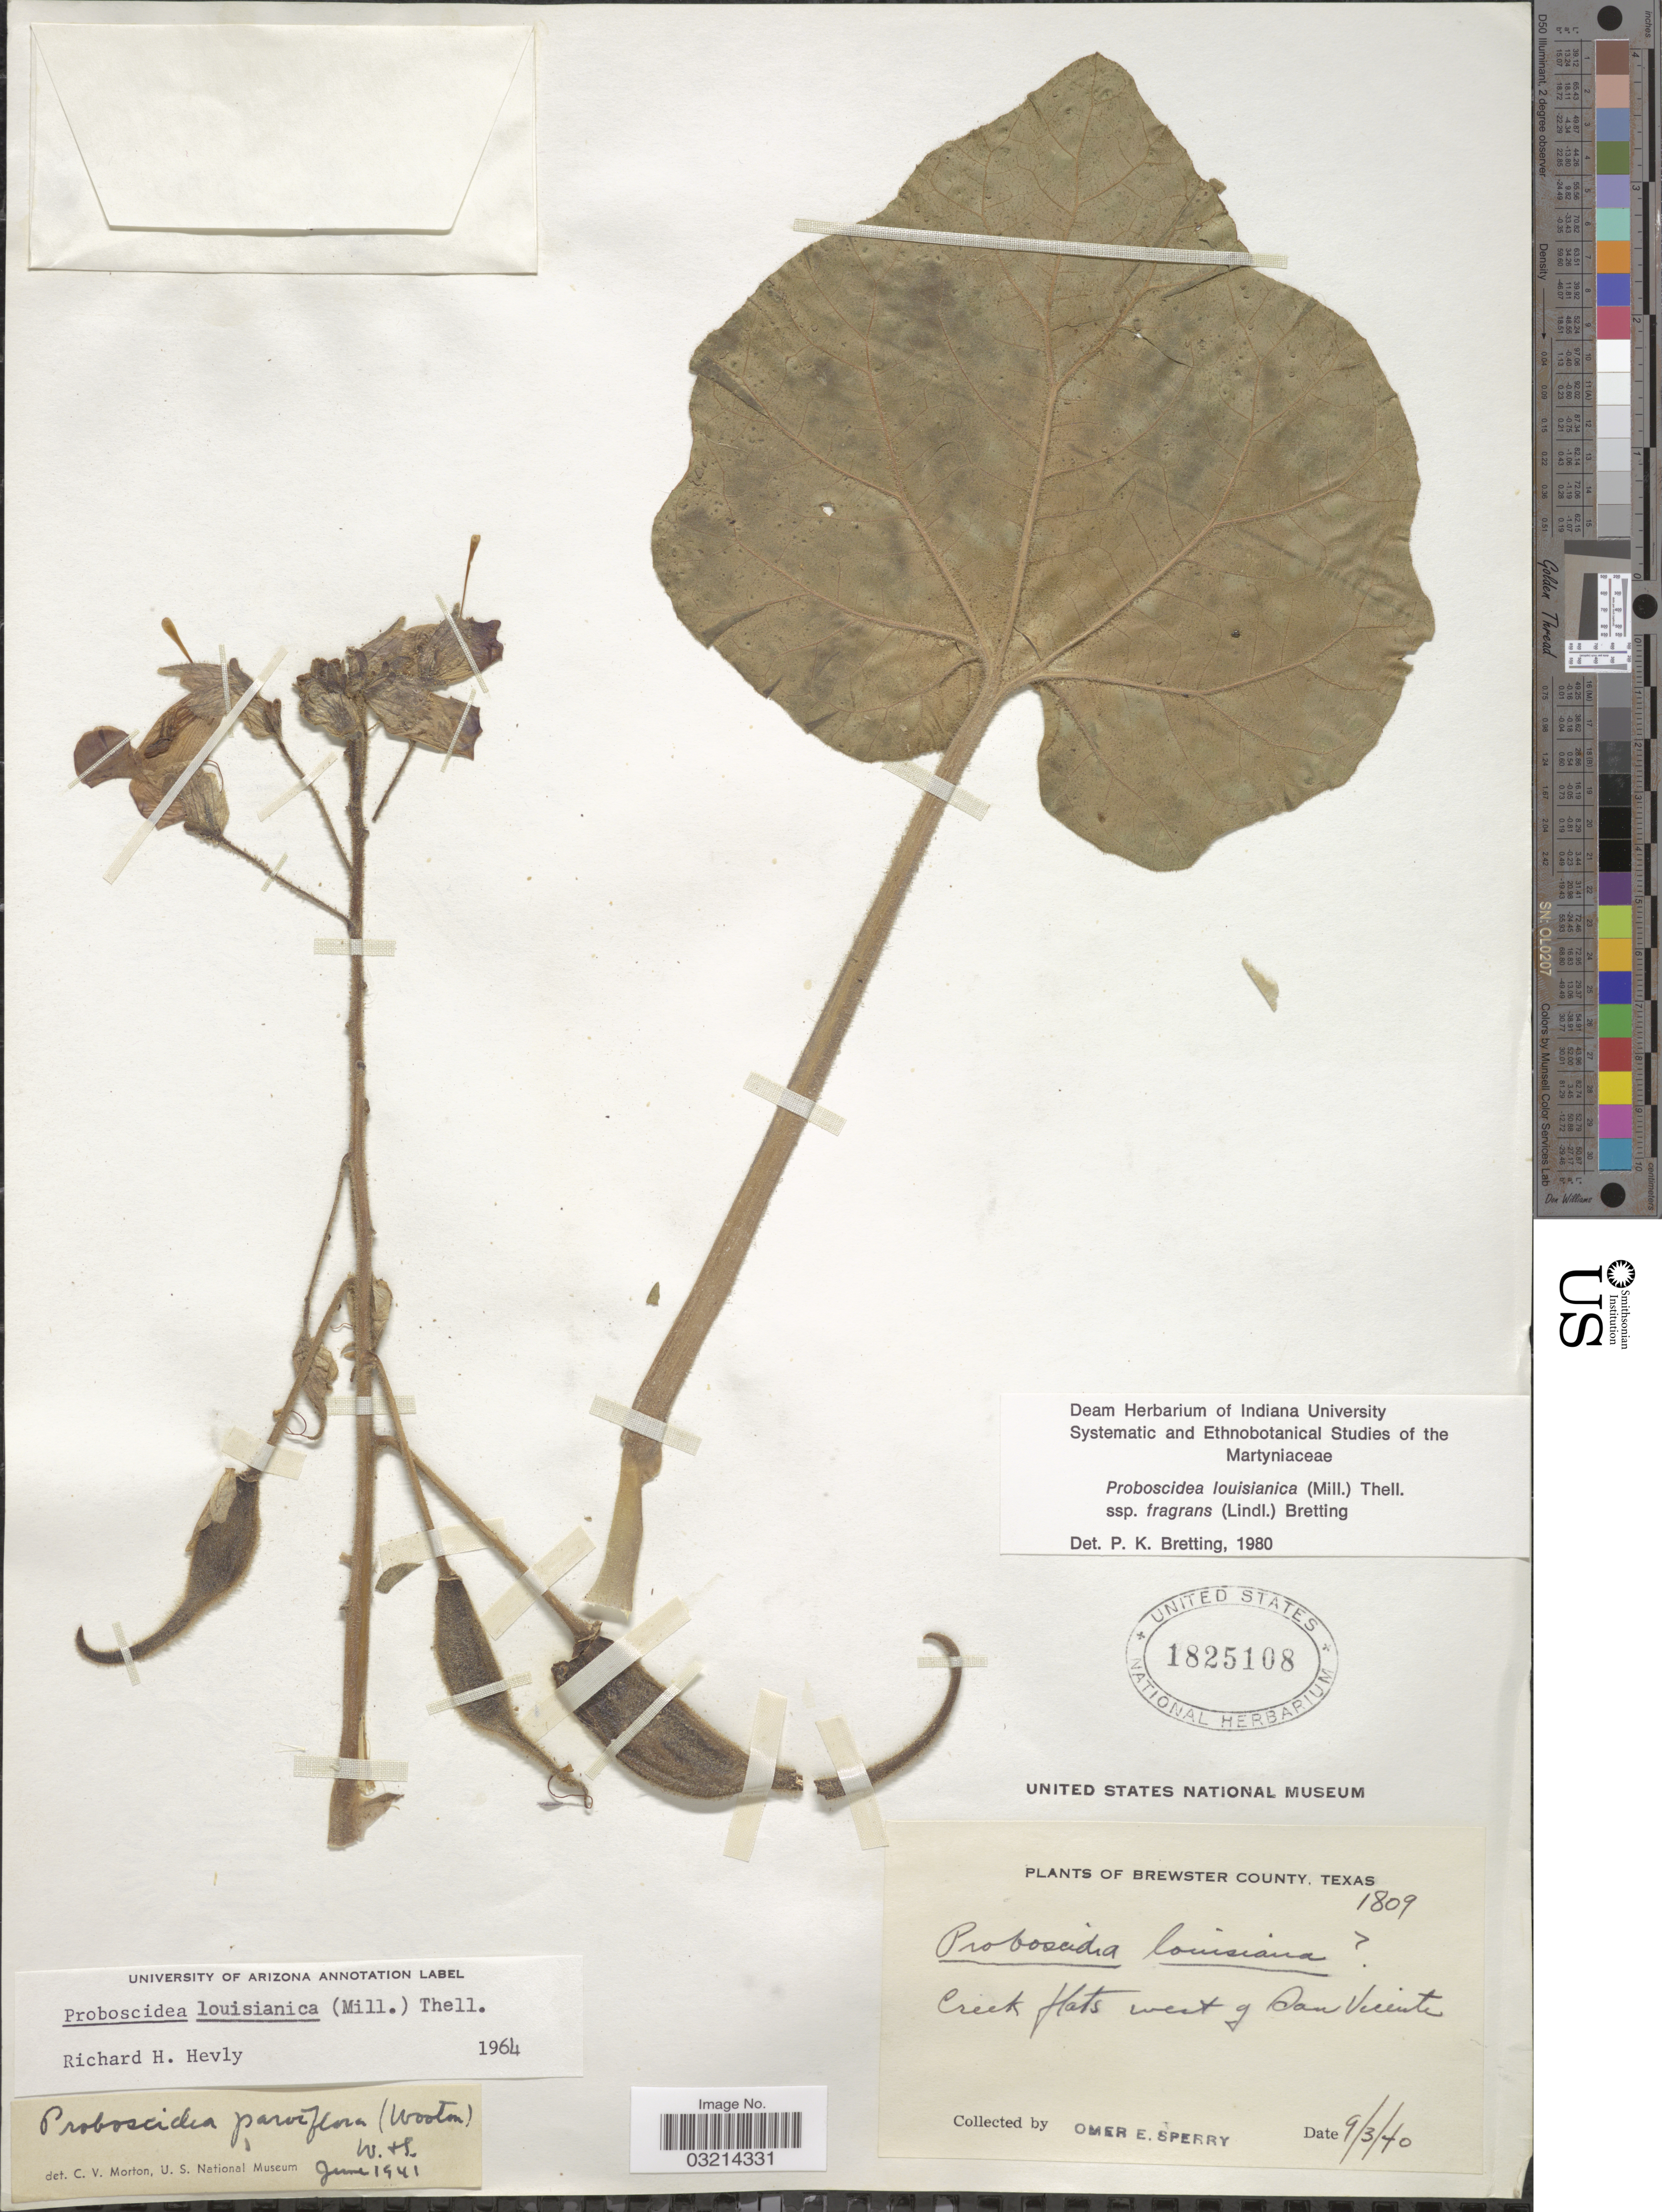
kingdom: Plantae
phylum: Tracheophyta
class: Magnoliopsida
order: Lamiales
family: Martyniaceae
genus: Proboscidea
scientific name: Proboscidea louisianica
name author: Thell.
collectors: O. E. Sperry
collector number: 1809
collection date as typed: Transcribed d/m/y: 3/9/40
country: United States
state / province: Texas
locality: Brewster County. Creek flats west of San Vicente.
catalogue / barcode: US 1825108